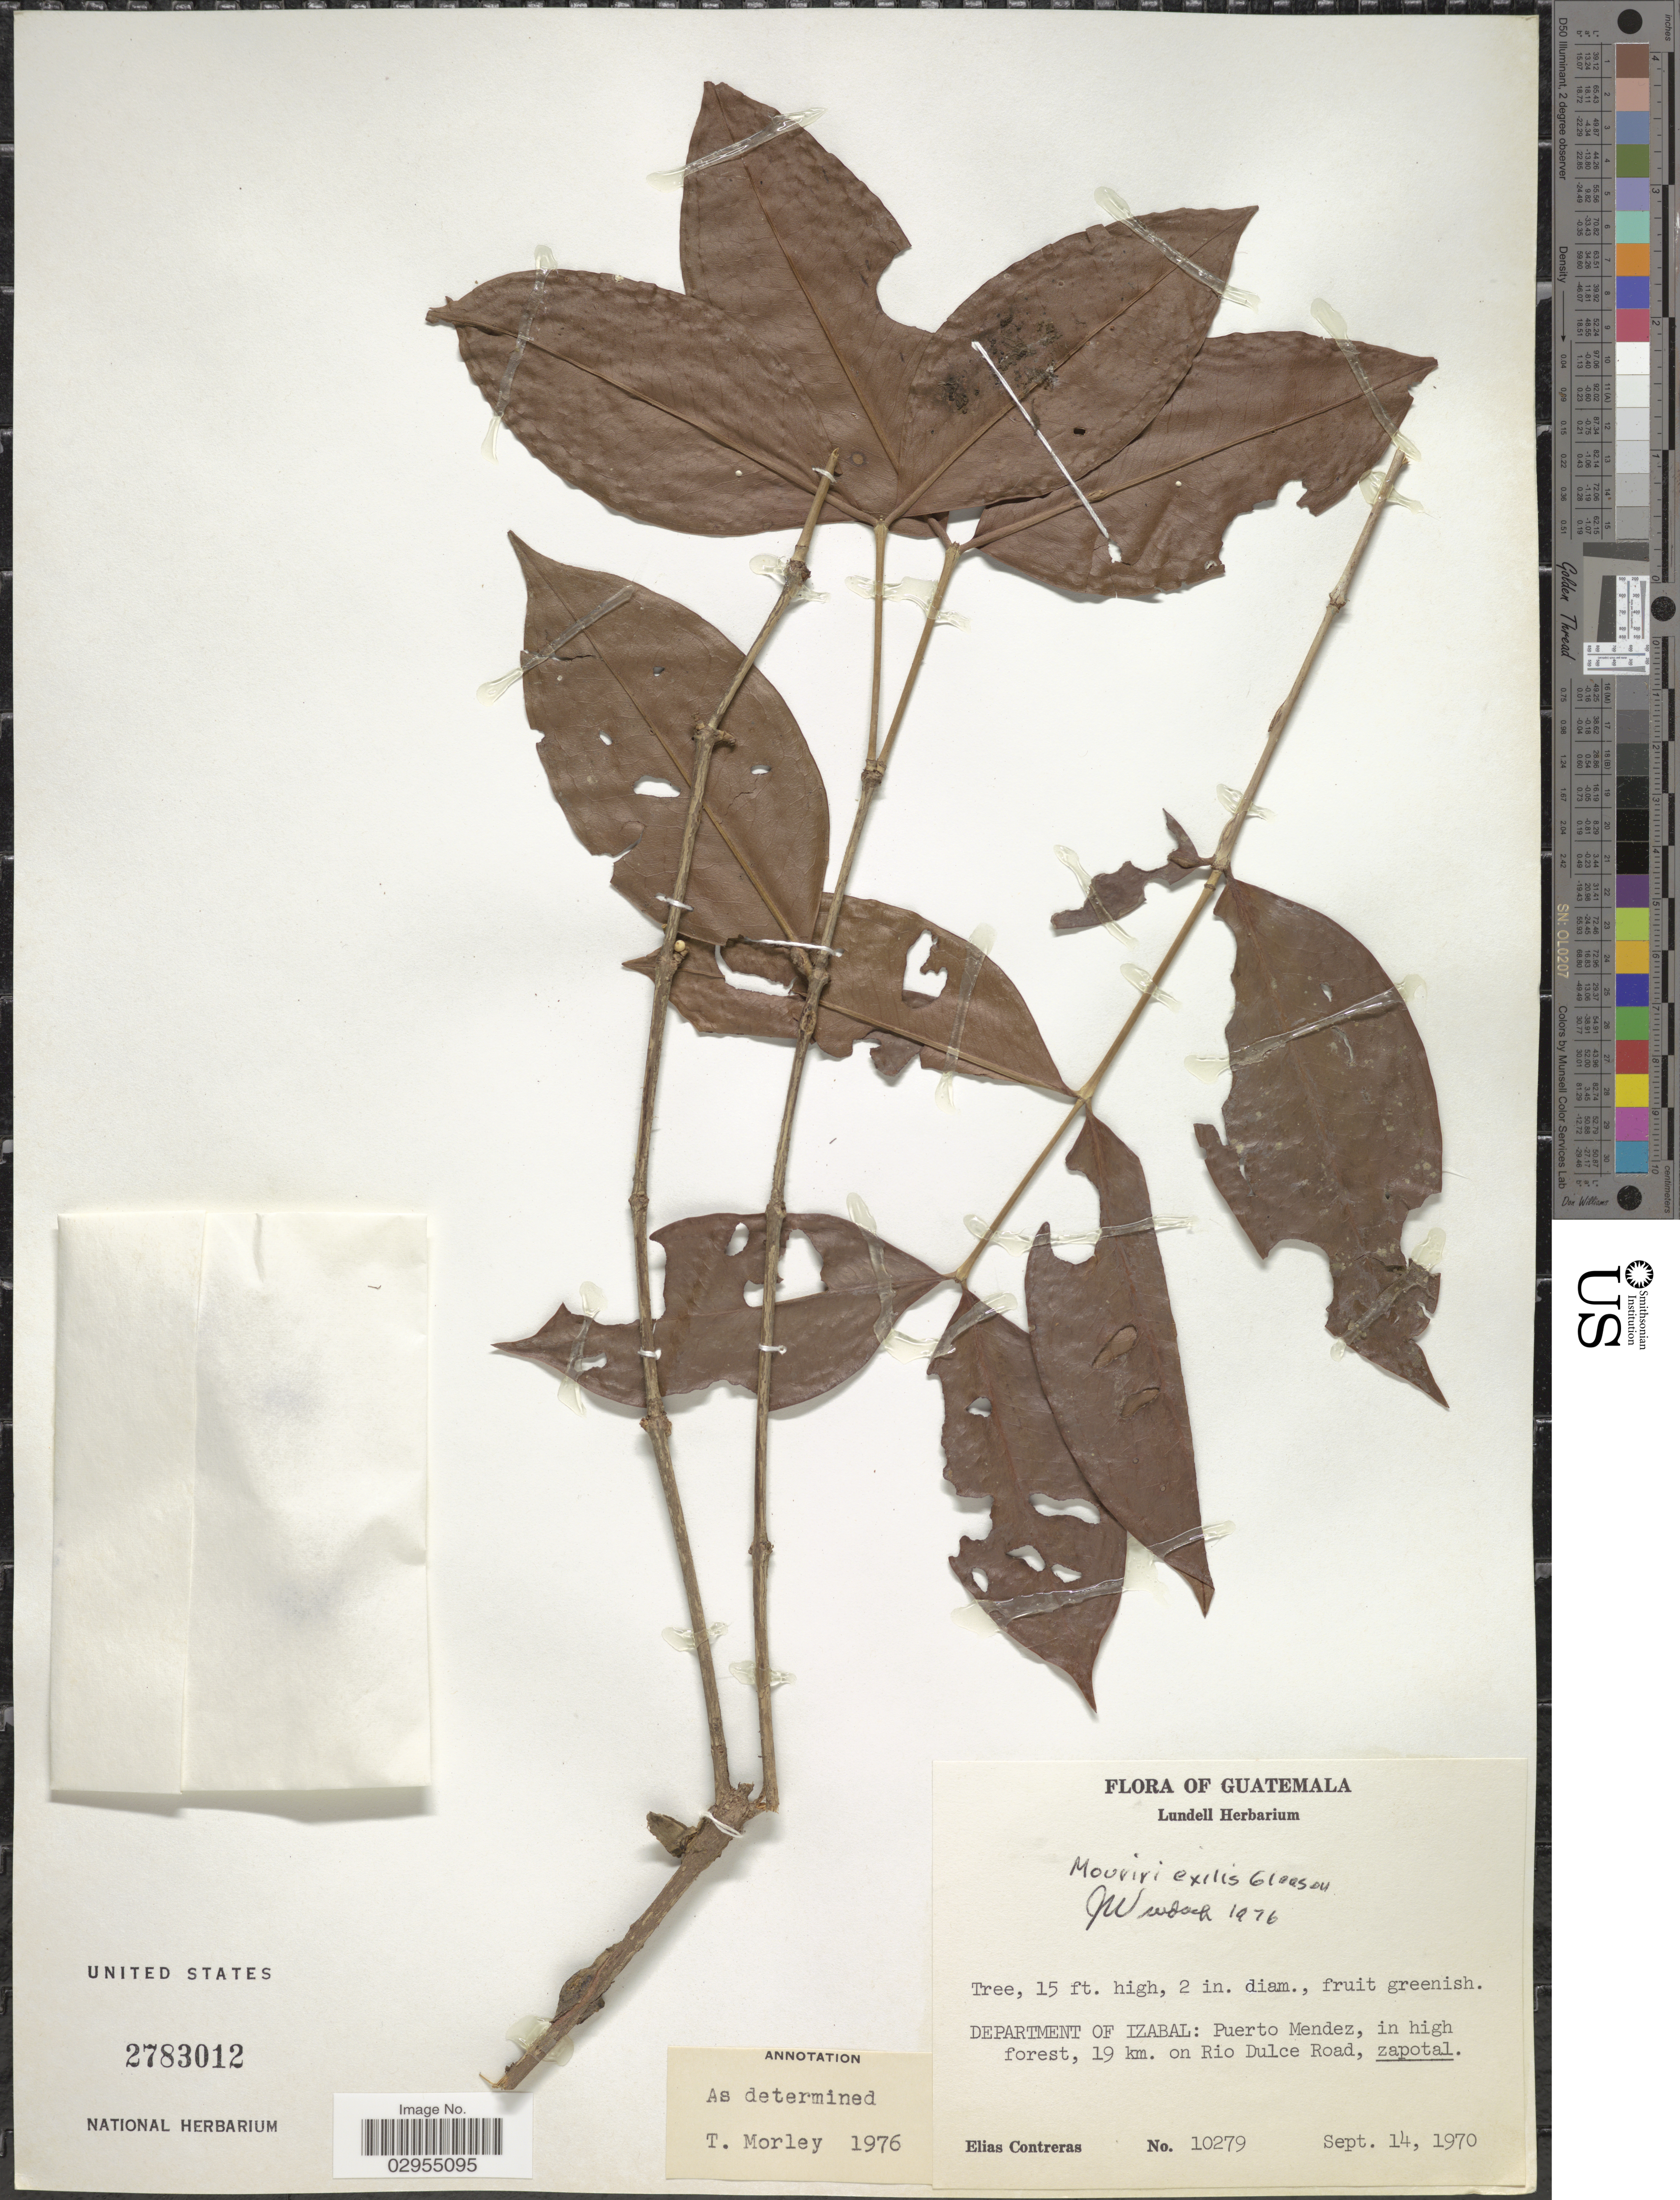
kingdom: Plantae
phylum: Tracheophyta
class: Magnoliopsida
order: Myrtales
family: Melastomataceae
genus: Mouriri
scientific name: Mouriri exilis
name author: Gleason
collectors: E. Contreras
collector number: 10279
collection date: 1970-09-14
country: Guatemala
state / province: Izabal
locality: Department of Izabal: Puerto Mendez, in high forest, 19 km. on Rio Dulce Road, zapotal.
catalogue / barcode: US 2783012